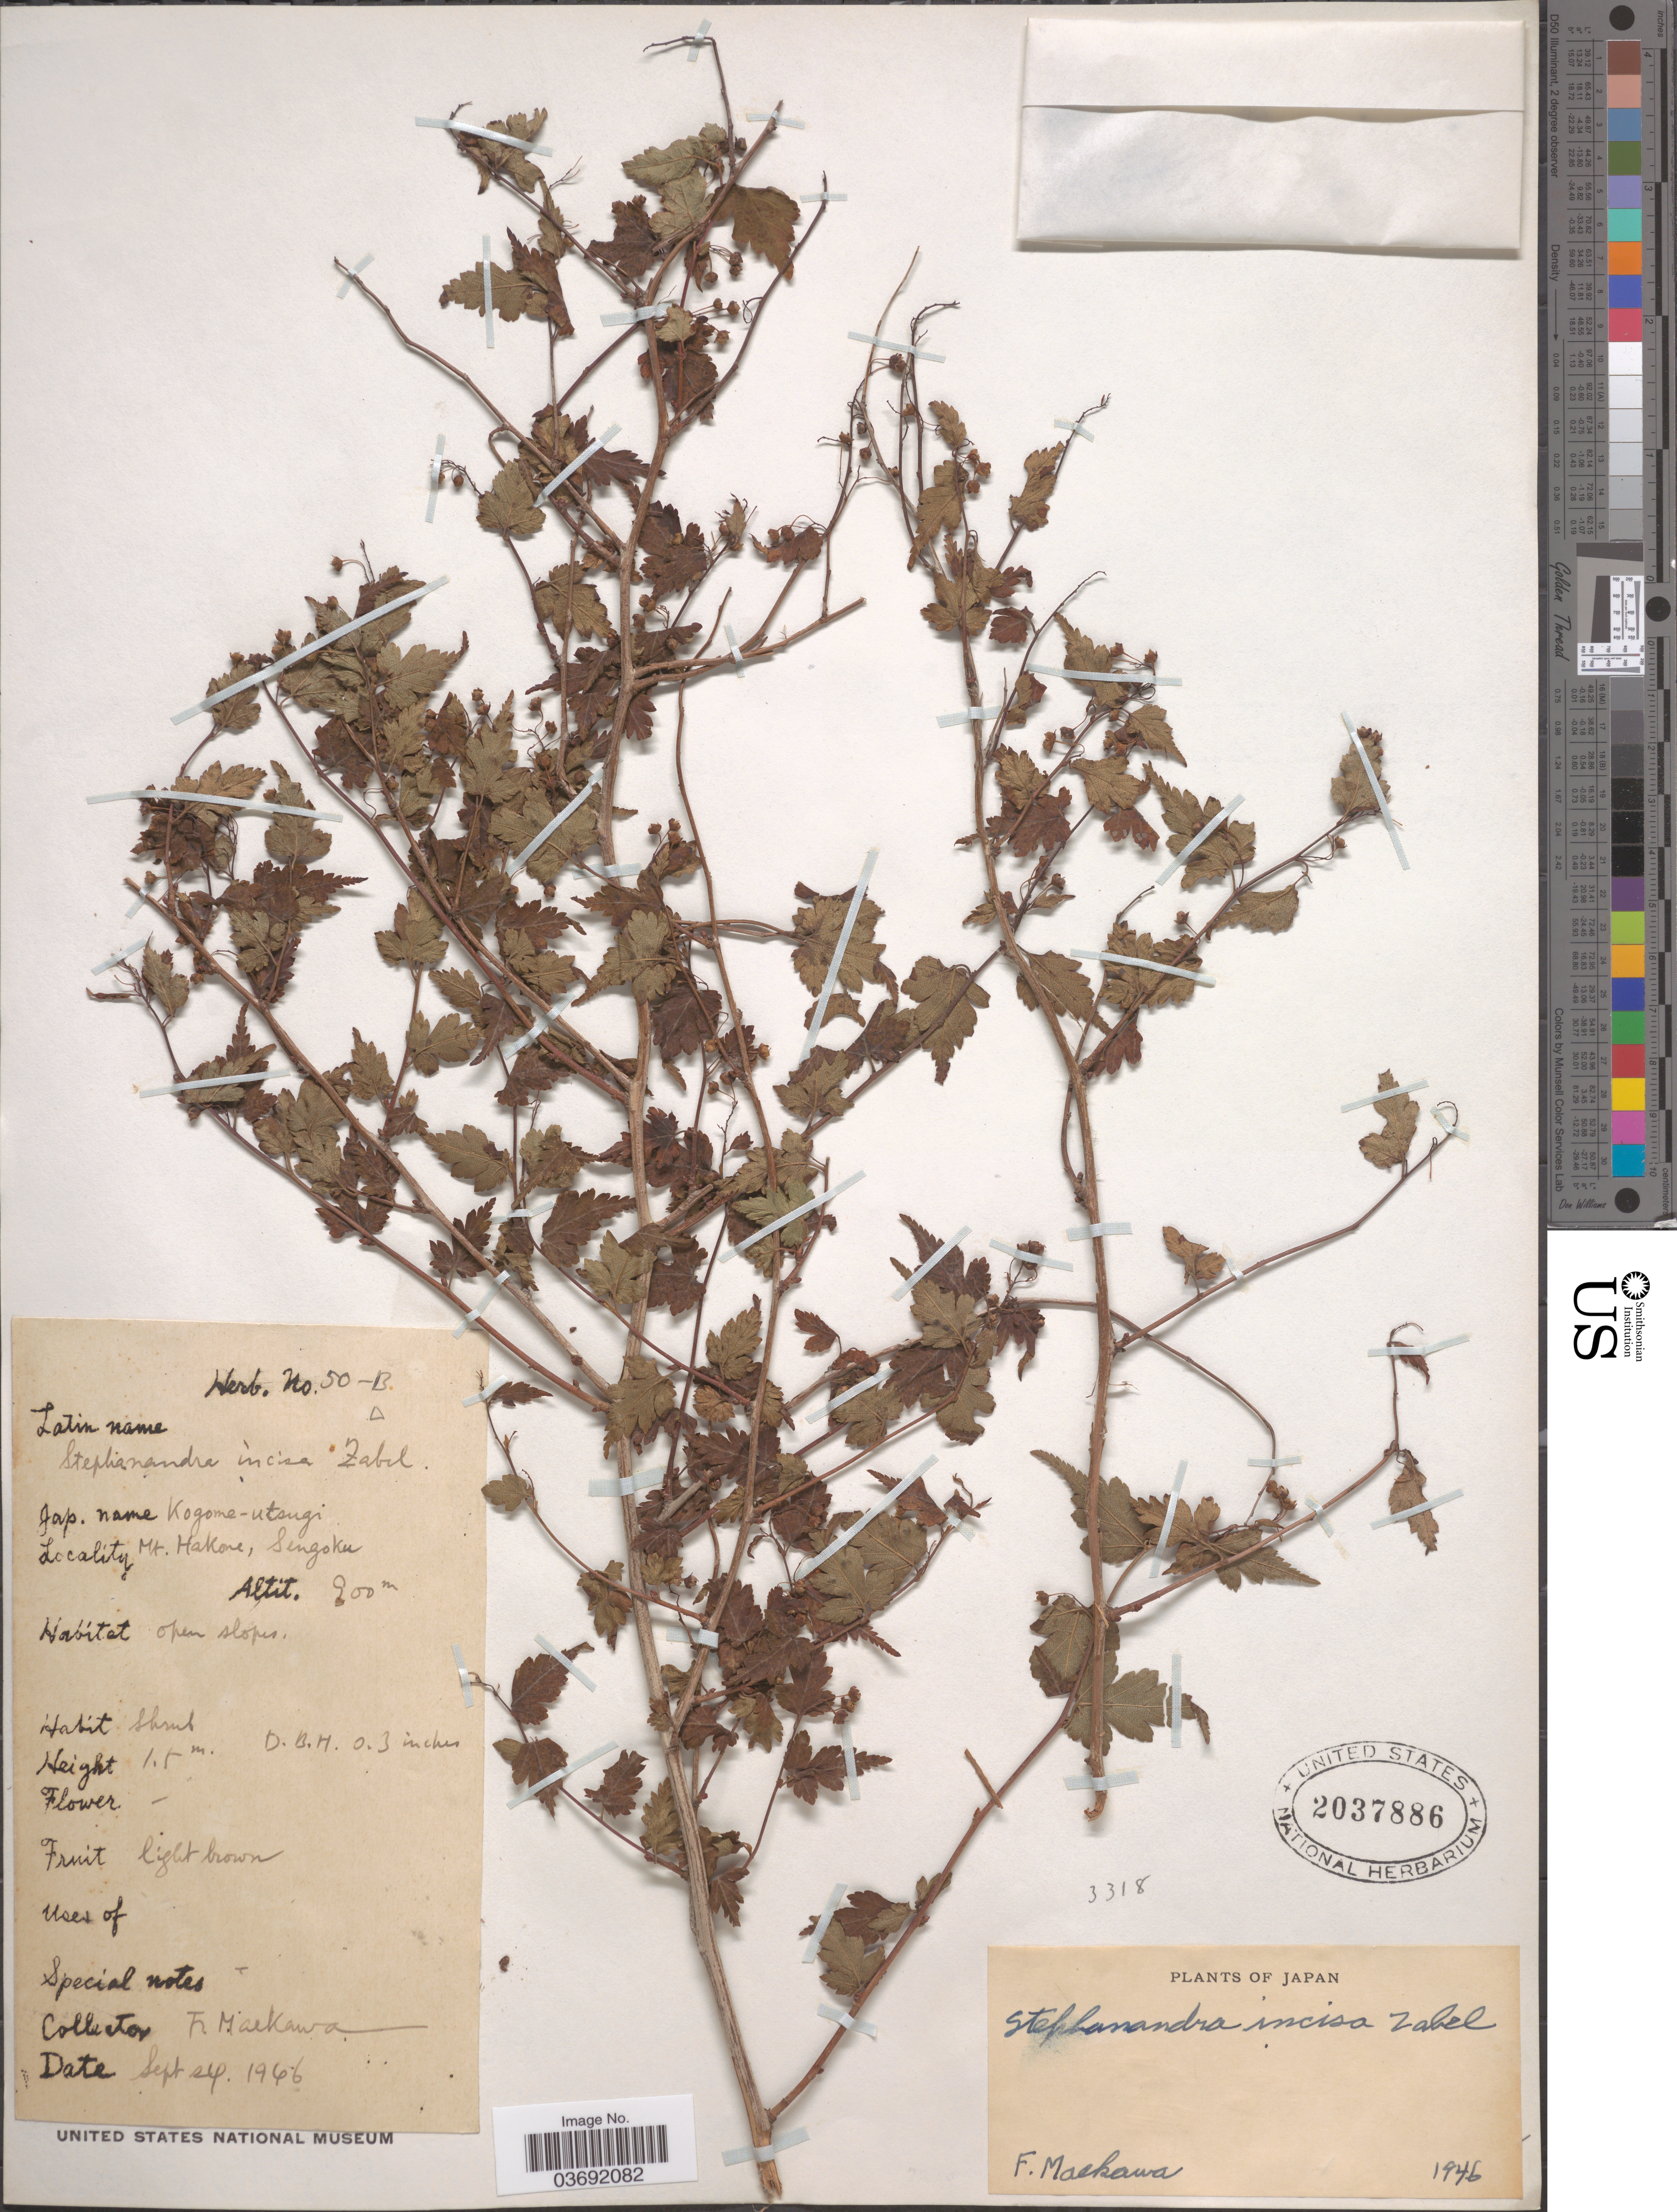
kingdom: Plantae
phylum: Tracheophyta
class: Magnoliopsida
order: Rosales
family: Rosaceae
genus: Neillia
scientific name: Neillia incisa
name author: (Thunb.) S.H. Oh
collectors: F. Maekawa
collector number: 50-B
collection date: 1946-09-24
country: Japan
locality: Mt. Hakone, Sengoku.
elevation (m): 900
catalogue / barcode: US 2037886